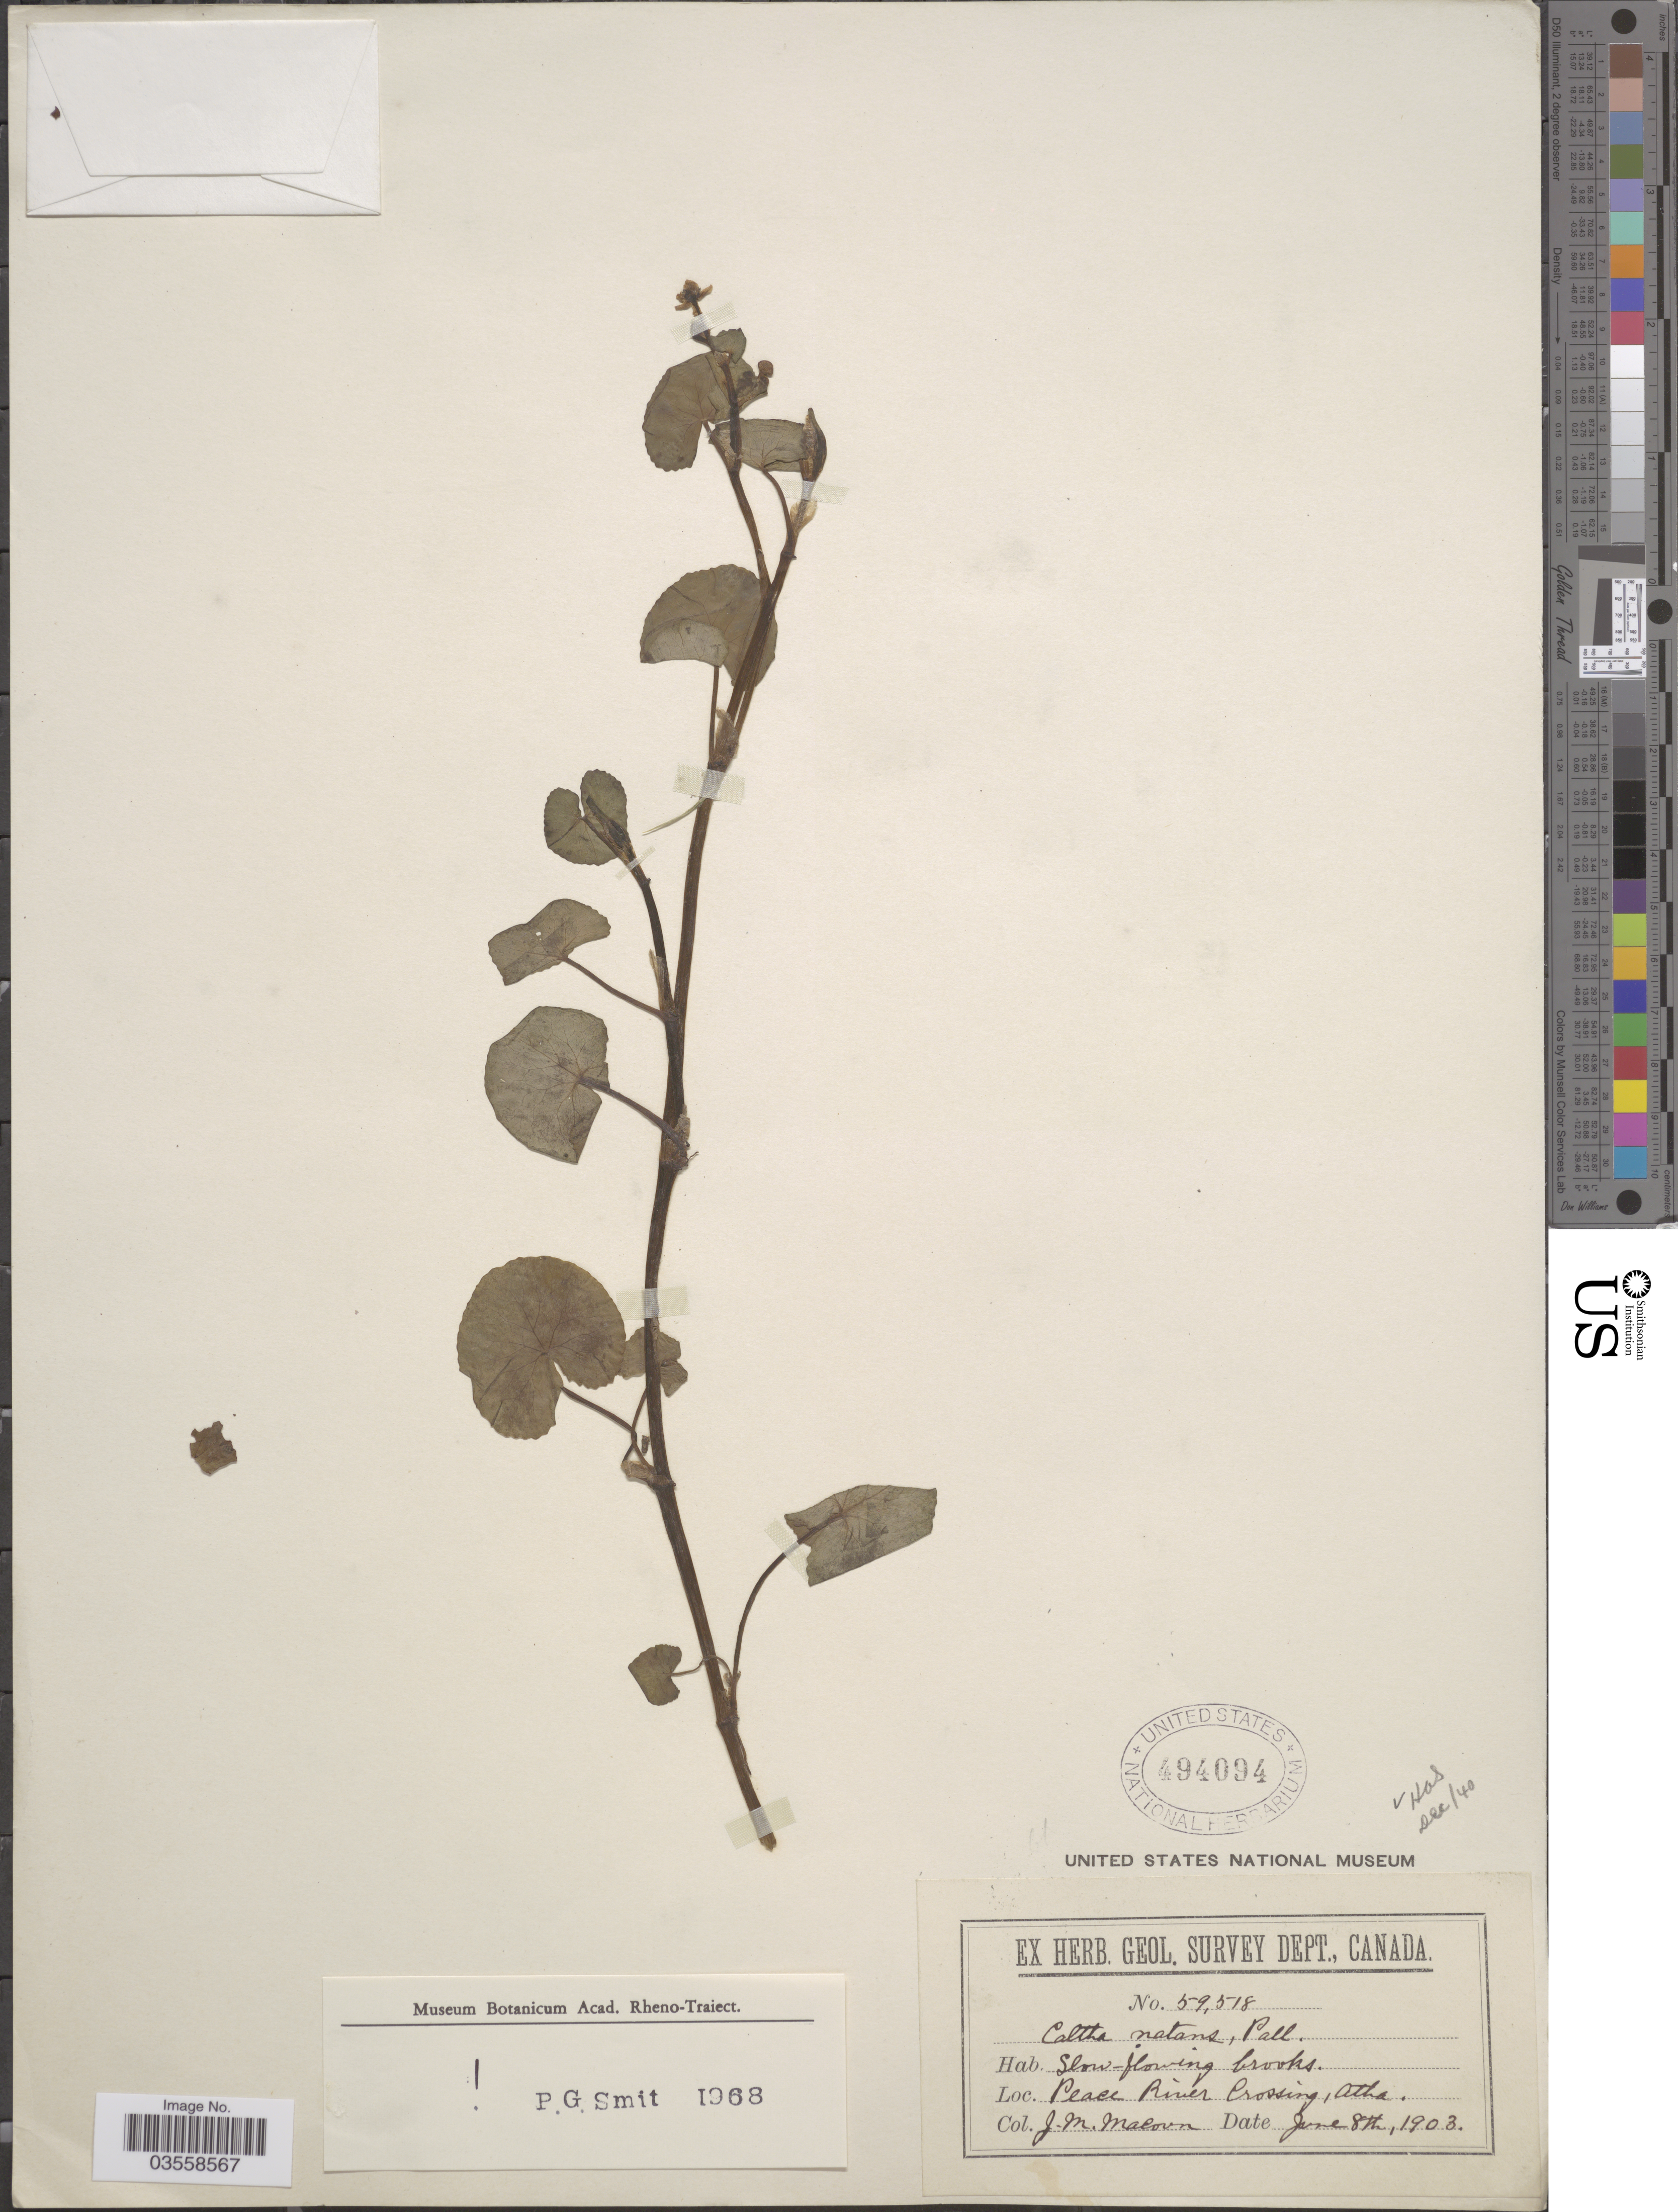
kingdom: Plantae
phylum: Tracheophyta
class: Magnoliopsida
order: Ranunculales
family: Ranunculaceae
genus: Caltha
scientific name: Caltha natans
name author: Pall.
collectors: J. M. Macoun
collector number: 59518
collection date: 1903-06-08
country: Canada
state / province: Alberta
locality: Peace River Crossing, Alberta.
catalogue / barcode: US 494094